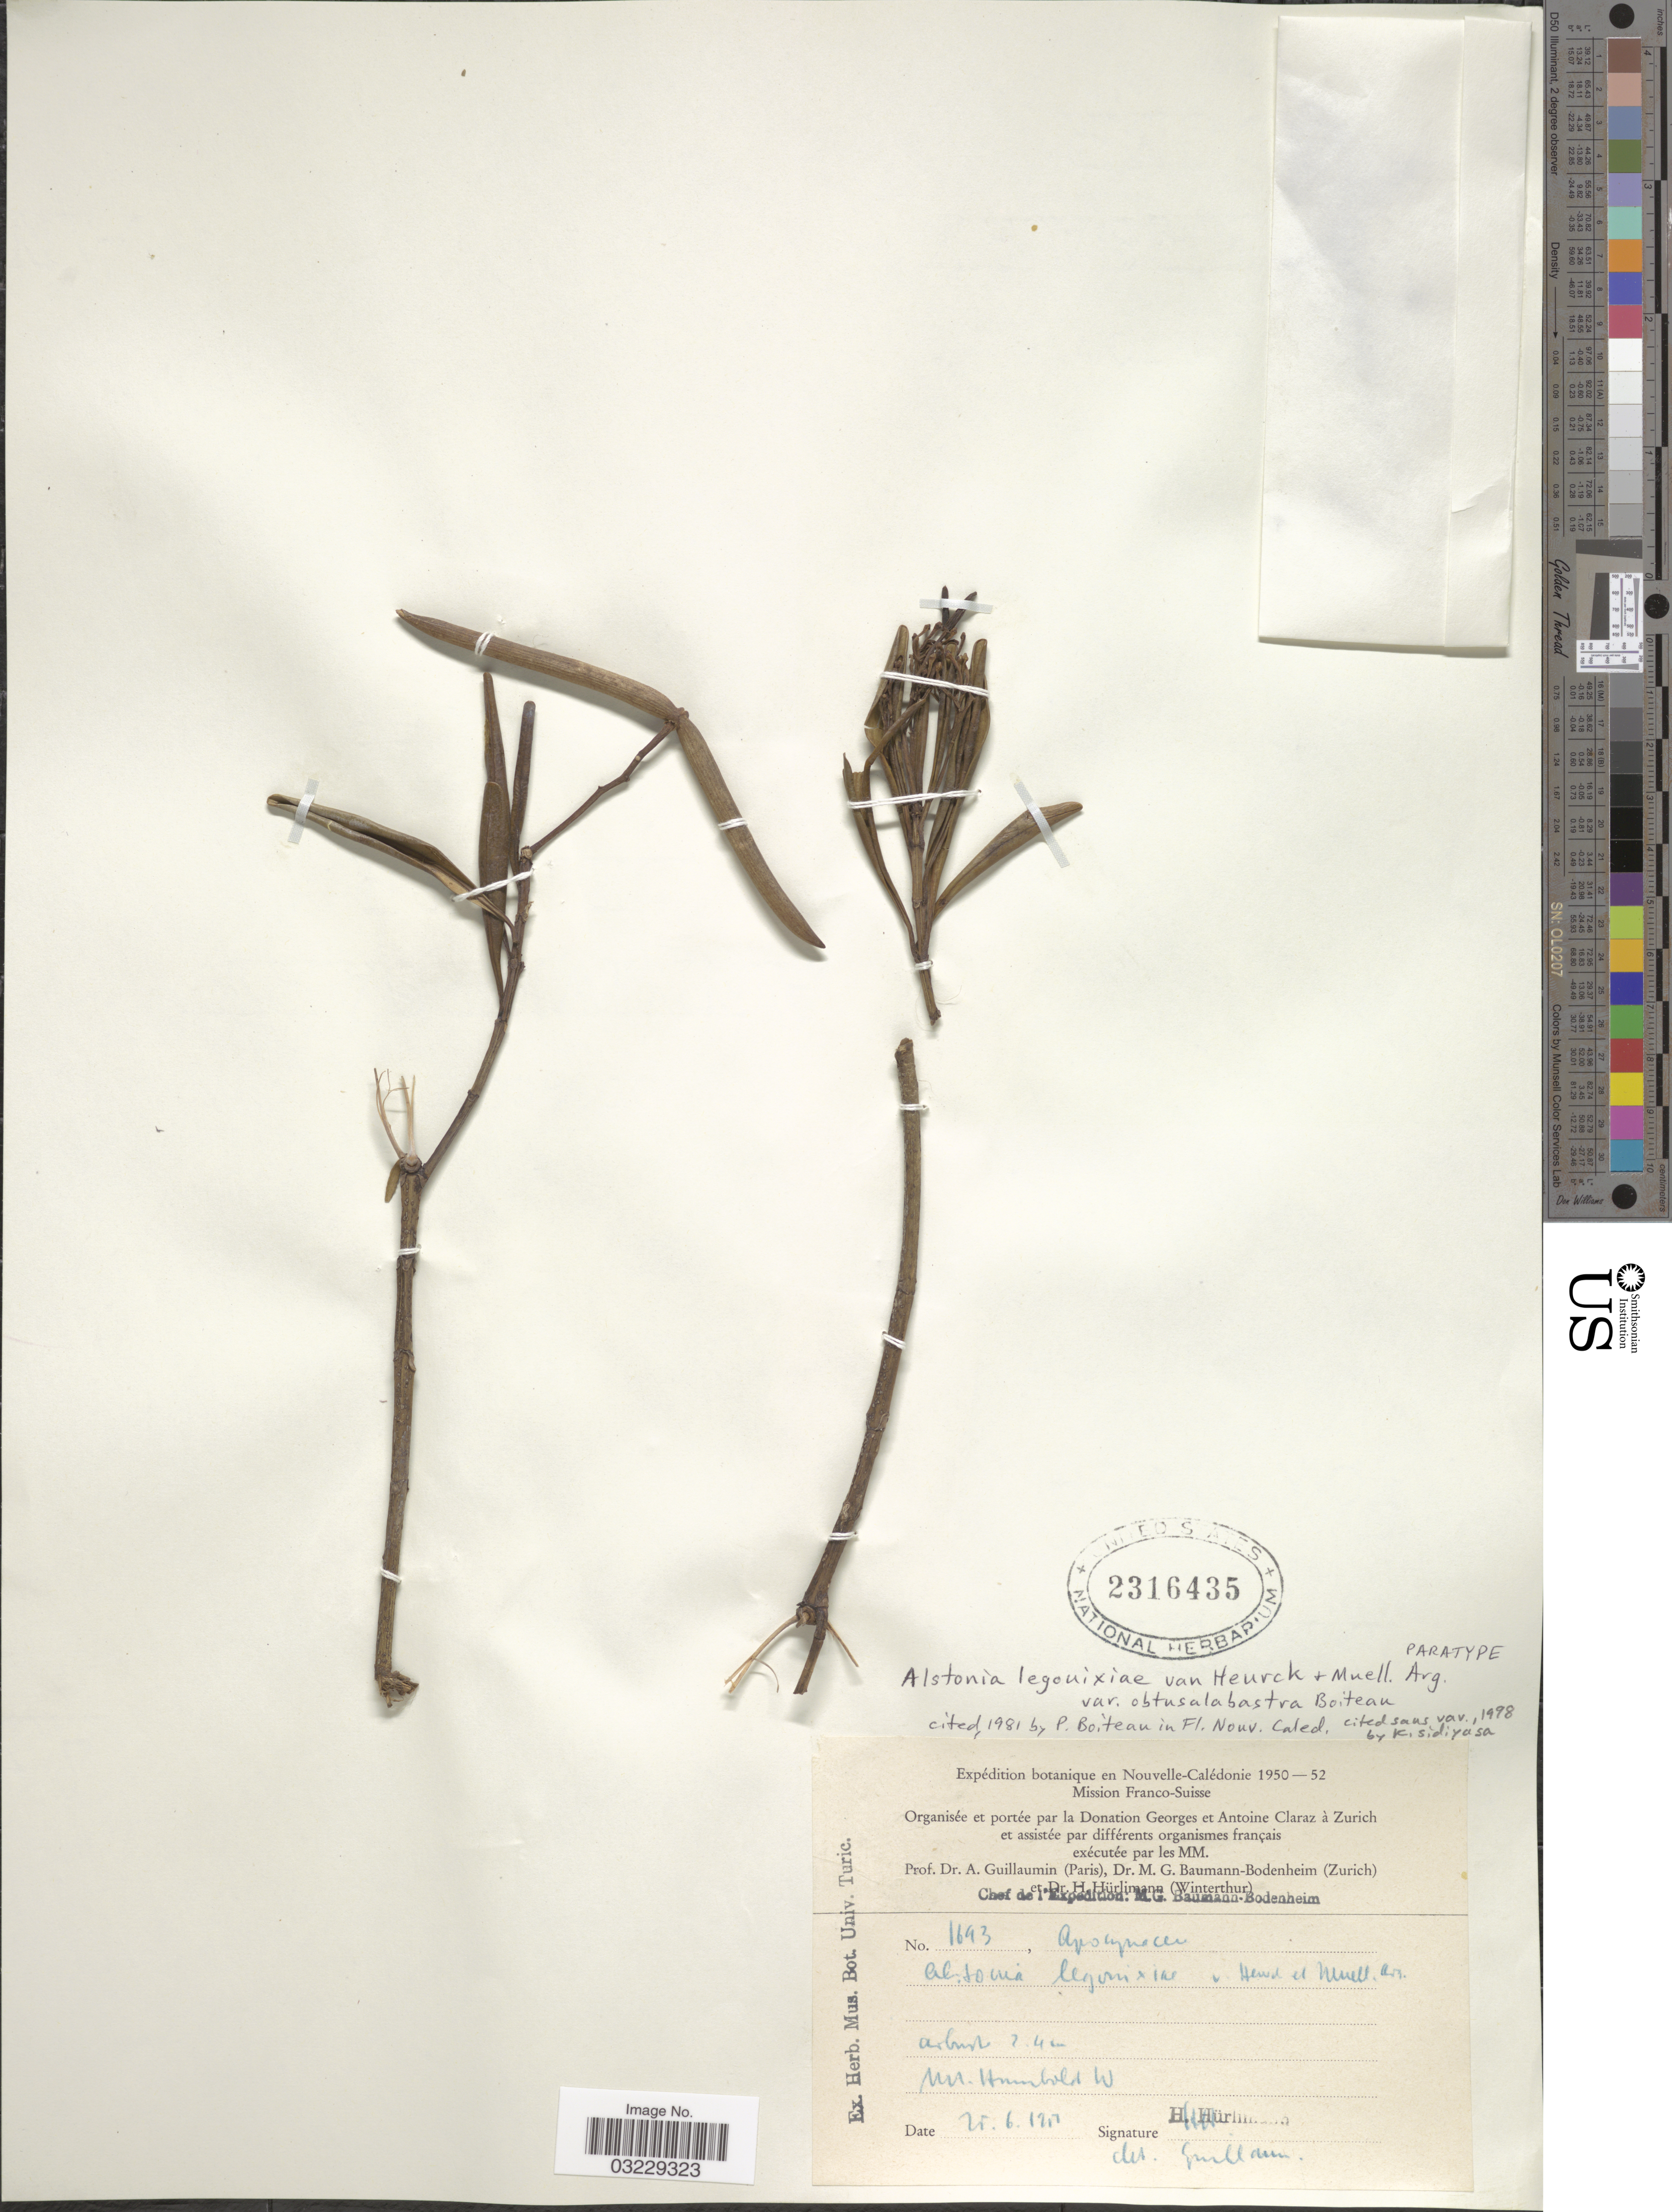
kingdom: Plantae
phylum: Tracheophyta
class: Magnoliopsida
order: Gentianales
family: Apocynaceae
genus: Alstonia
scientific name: Alstonia legouixiae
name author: Van Heurck & Müll. Arg.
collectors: H. Hürlimann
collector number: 1693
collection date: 1950-06-25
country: New Caledonia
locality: Mt. Humbold W.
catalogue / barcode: US 2316435